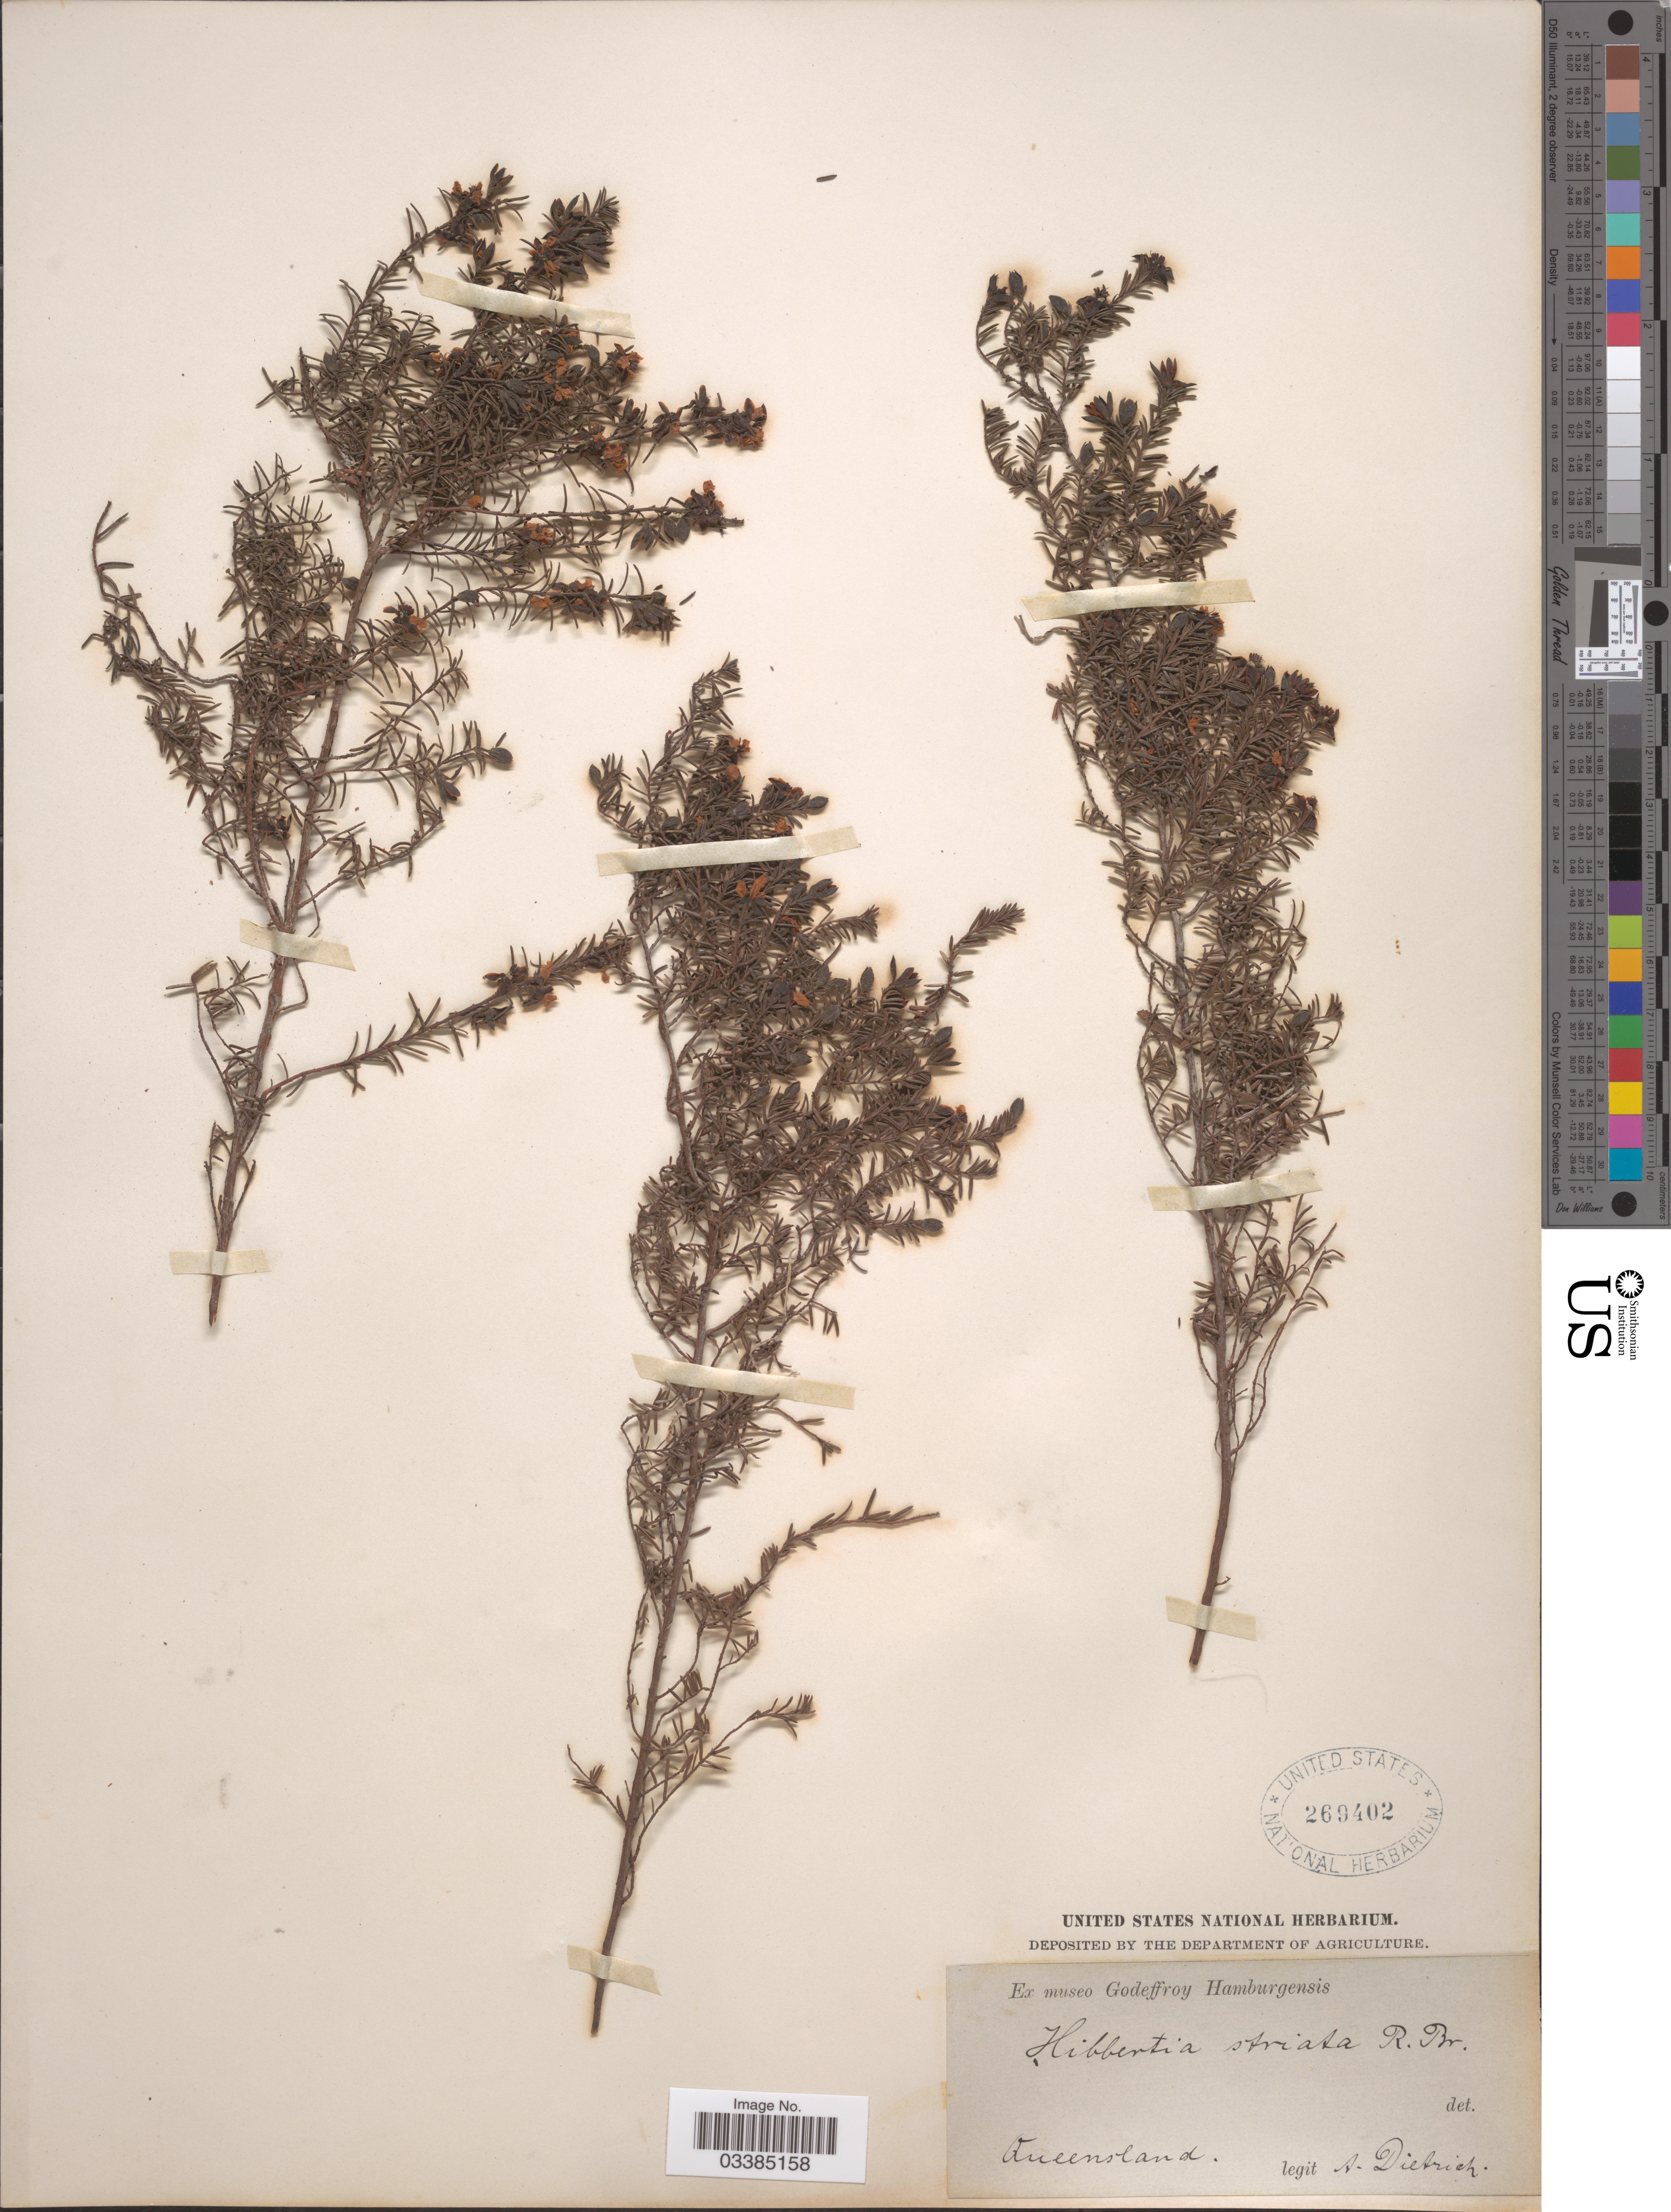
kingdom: Plantae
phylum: Tracheophyta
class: Magnoliopsida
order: Dilleniales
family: Dilleniaceae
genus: Hibbertia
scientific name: Hibbertia stricta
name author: R. Br. ex DC.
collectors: A. Dietrich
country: Australia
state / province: Queensland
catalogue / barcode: US 269402